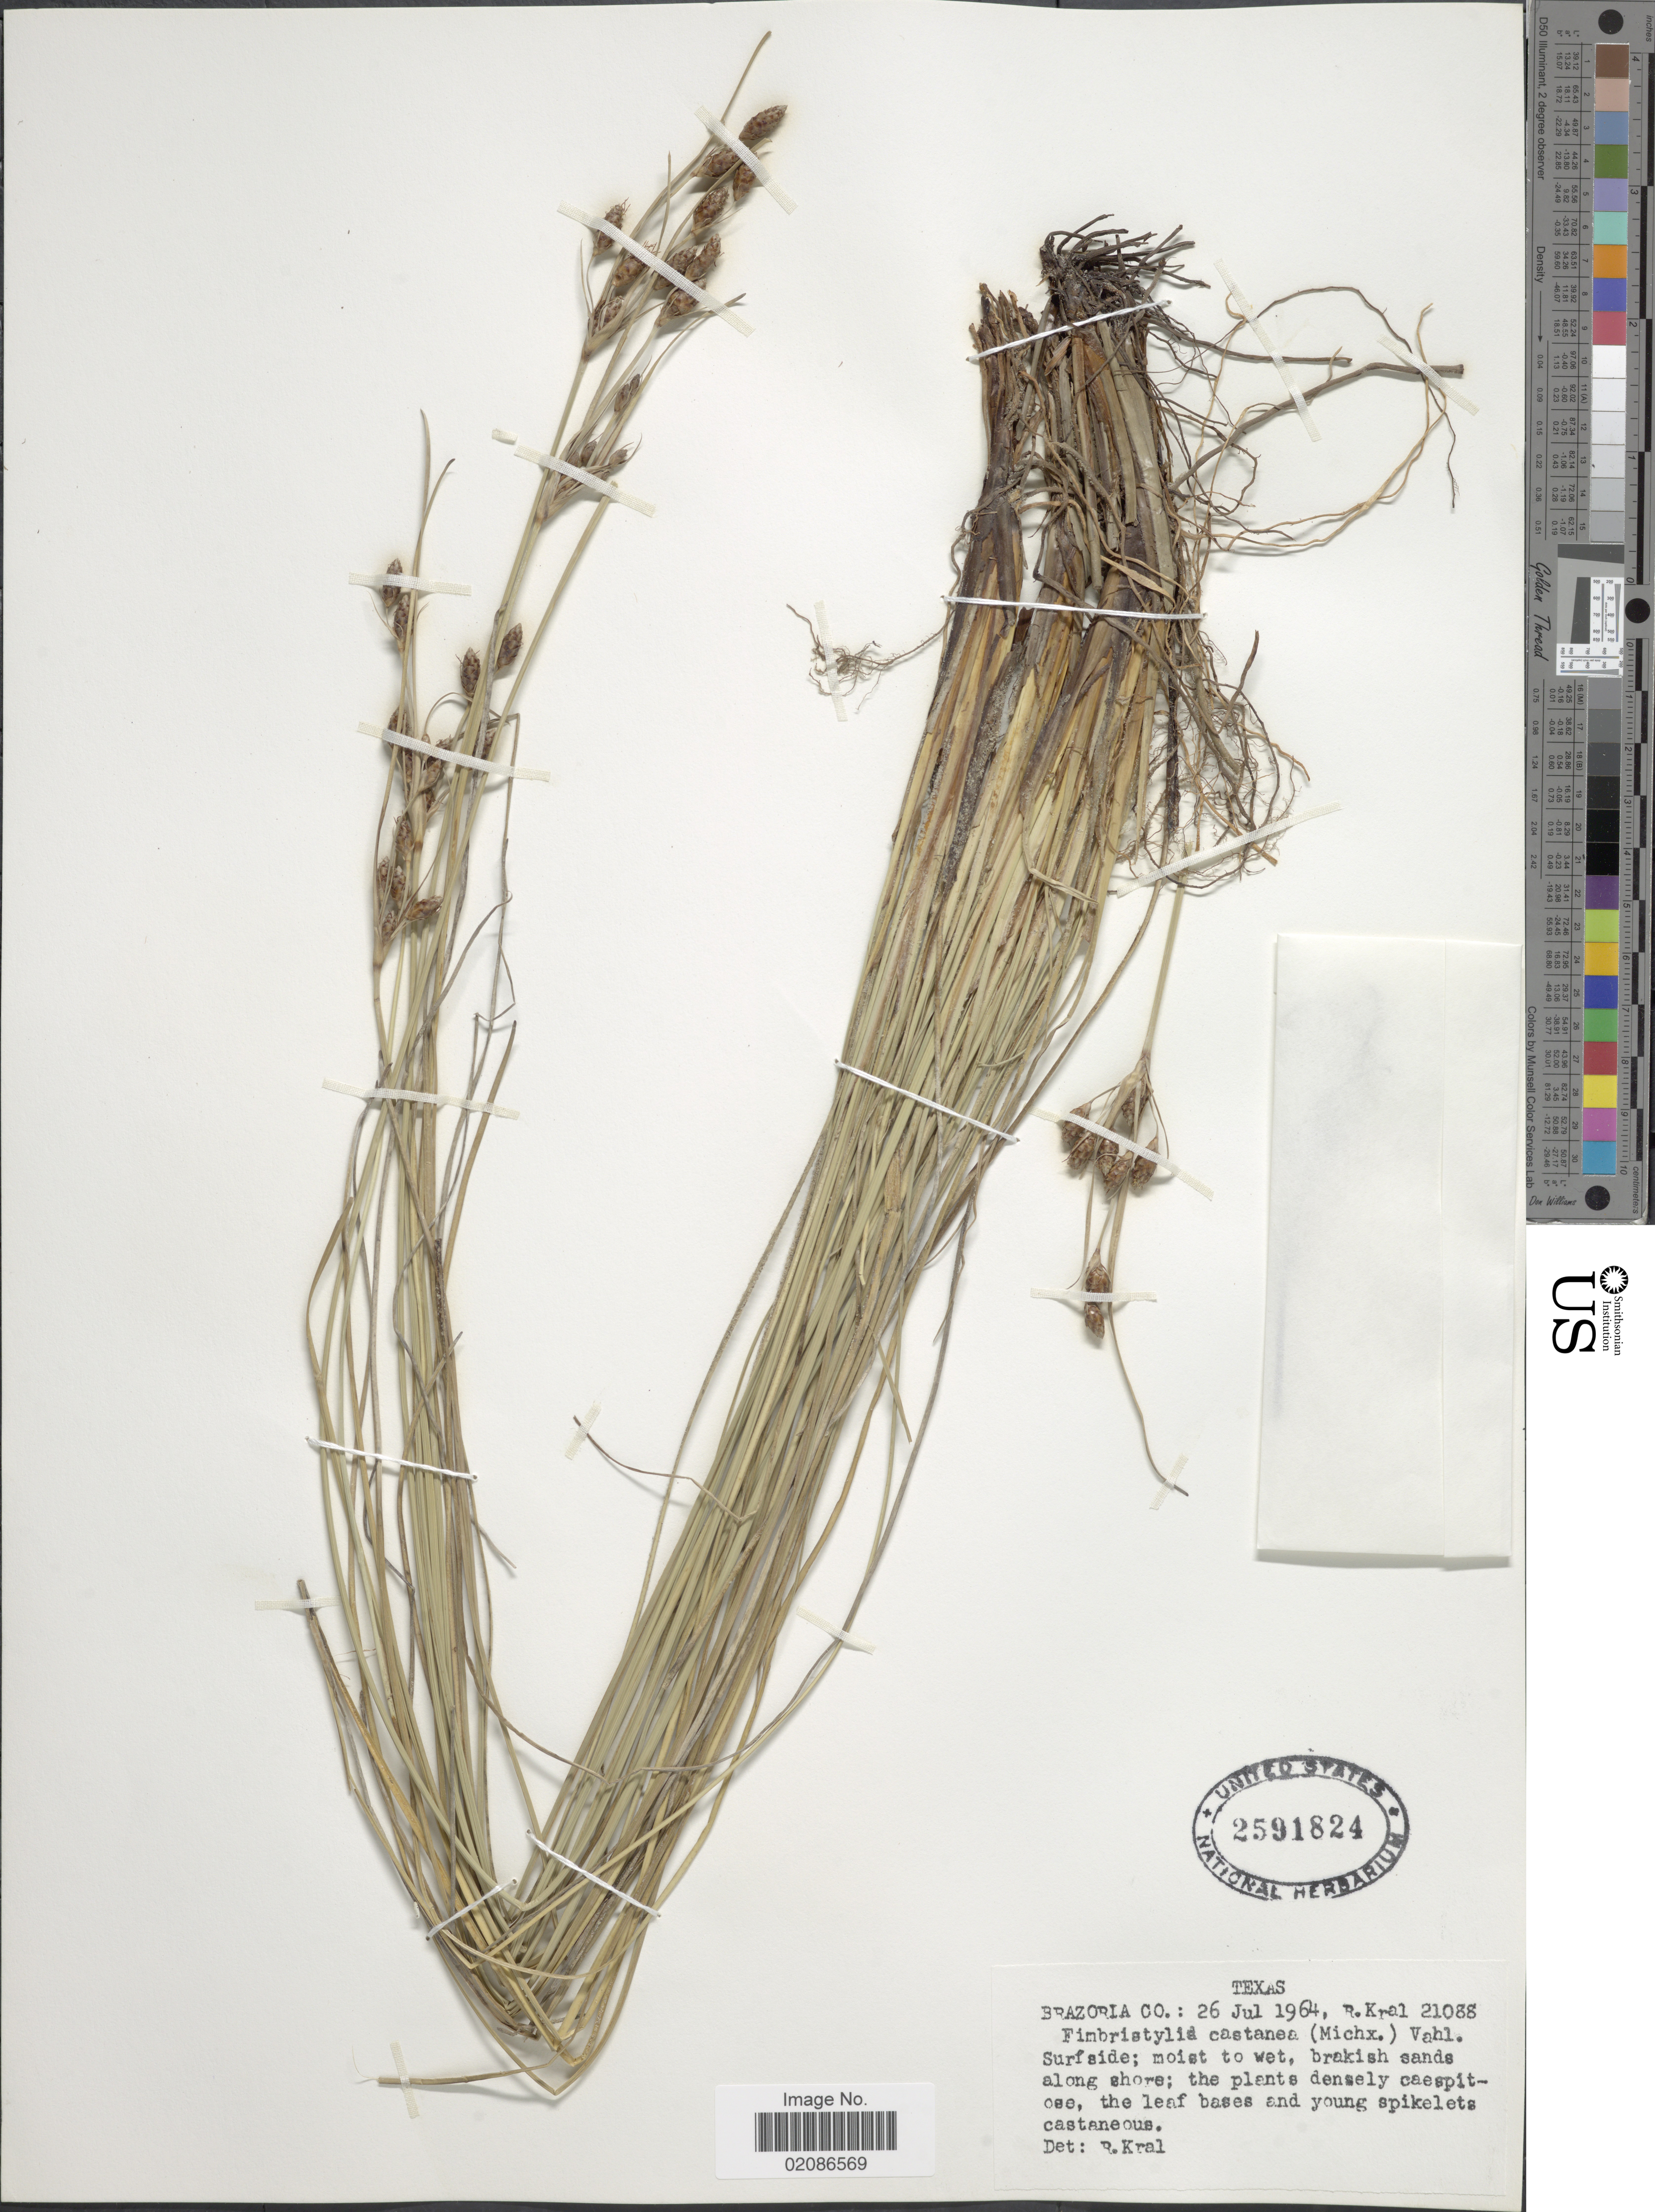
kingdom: Plantae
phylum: Tracheophyta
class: Liliopsida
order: Poales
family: Cyperaceae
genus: Fimbristylis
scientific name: Fimbristylis castanea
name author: (Michx.) Vahl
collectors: R. Kral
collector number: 21088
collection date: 1964-07-26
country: United States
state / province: Texas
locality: Brazoria Co; Surfside; moist to wet, brakish sands along shore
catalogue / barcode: US 2591824